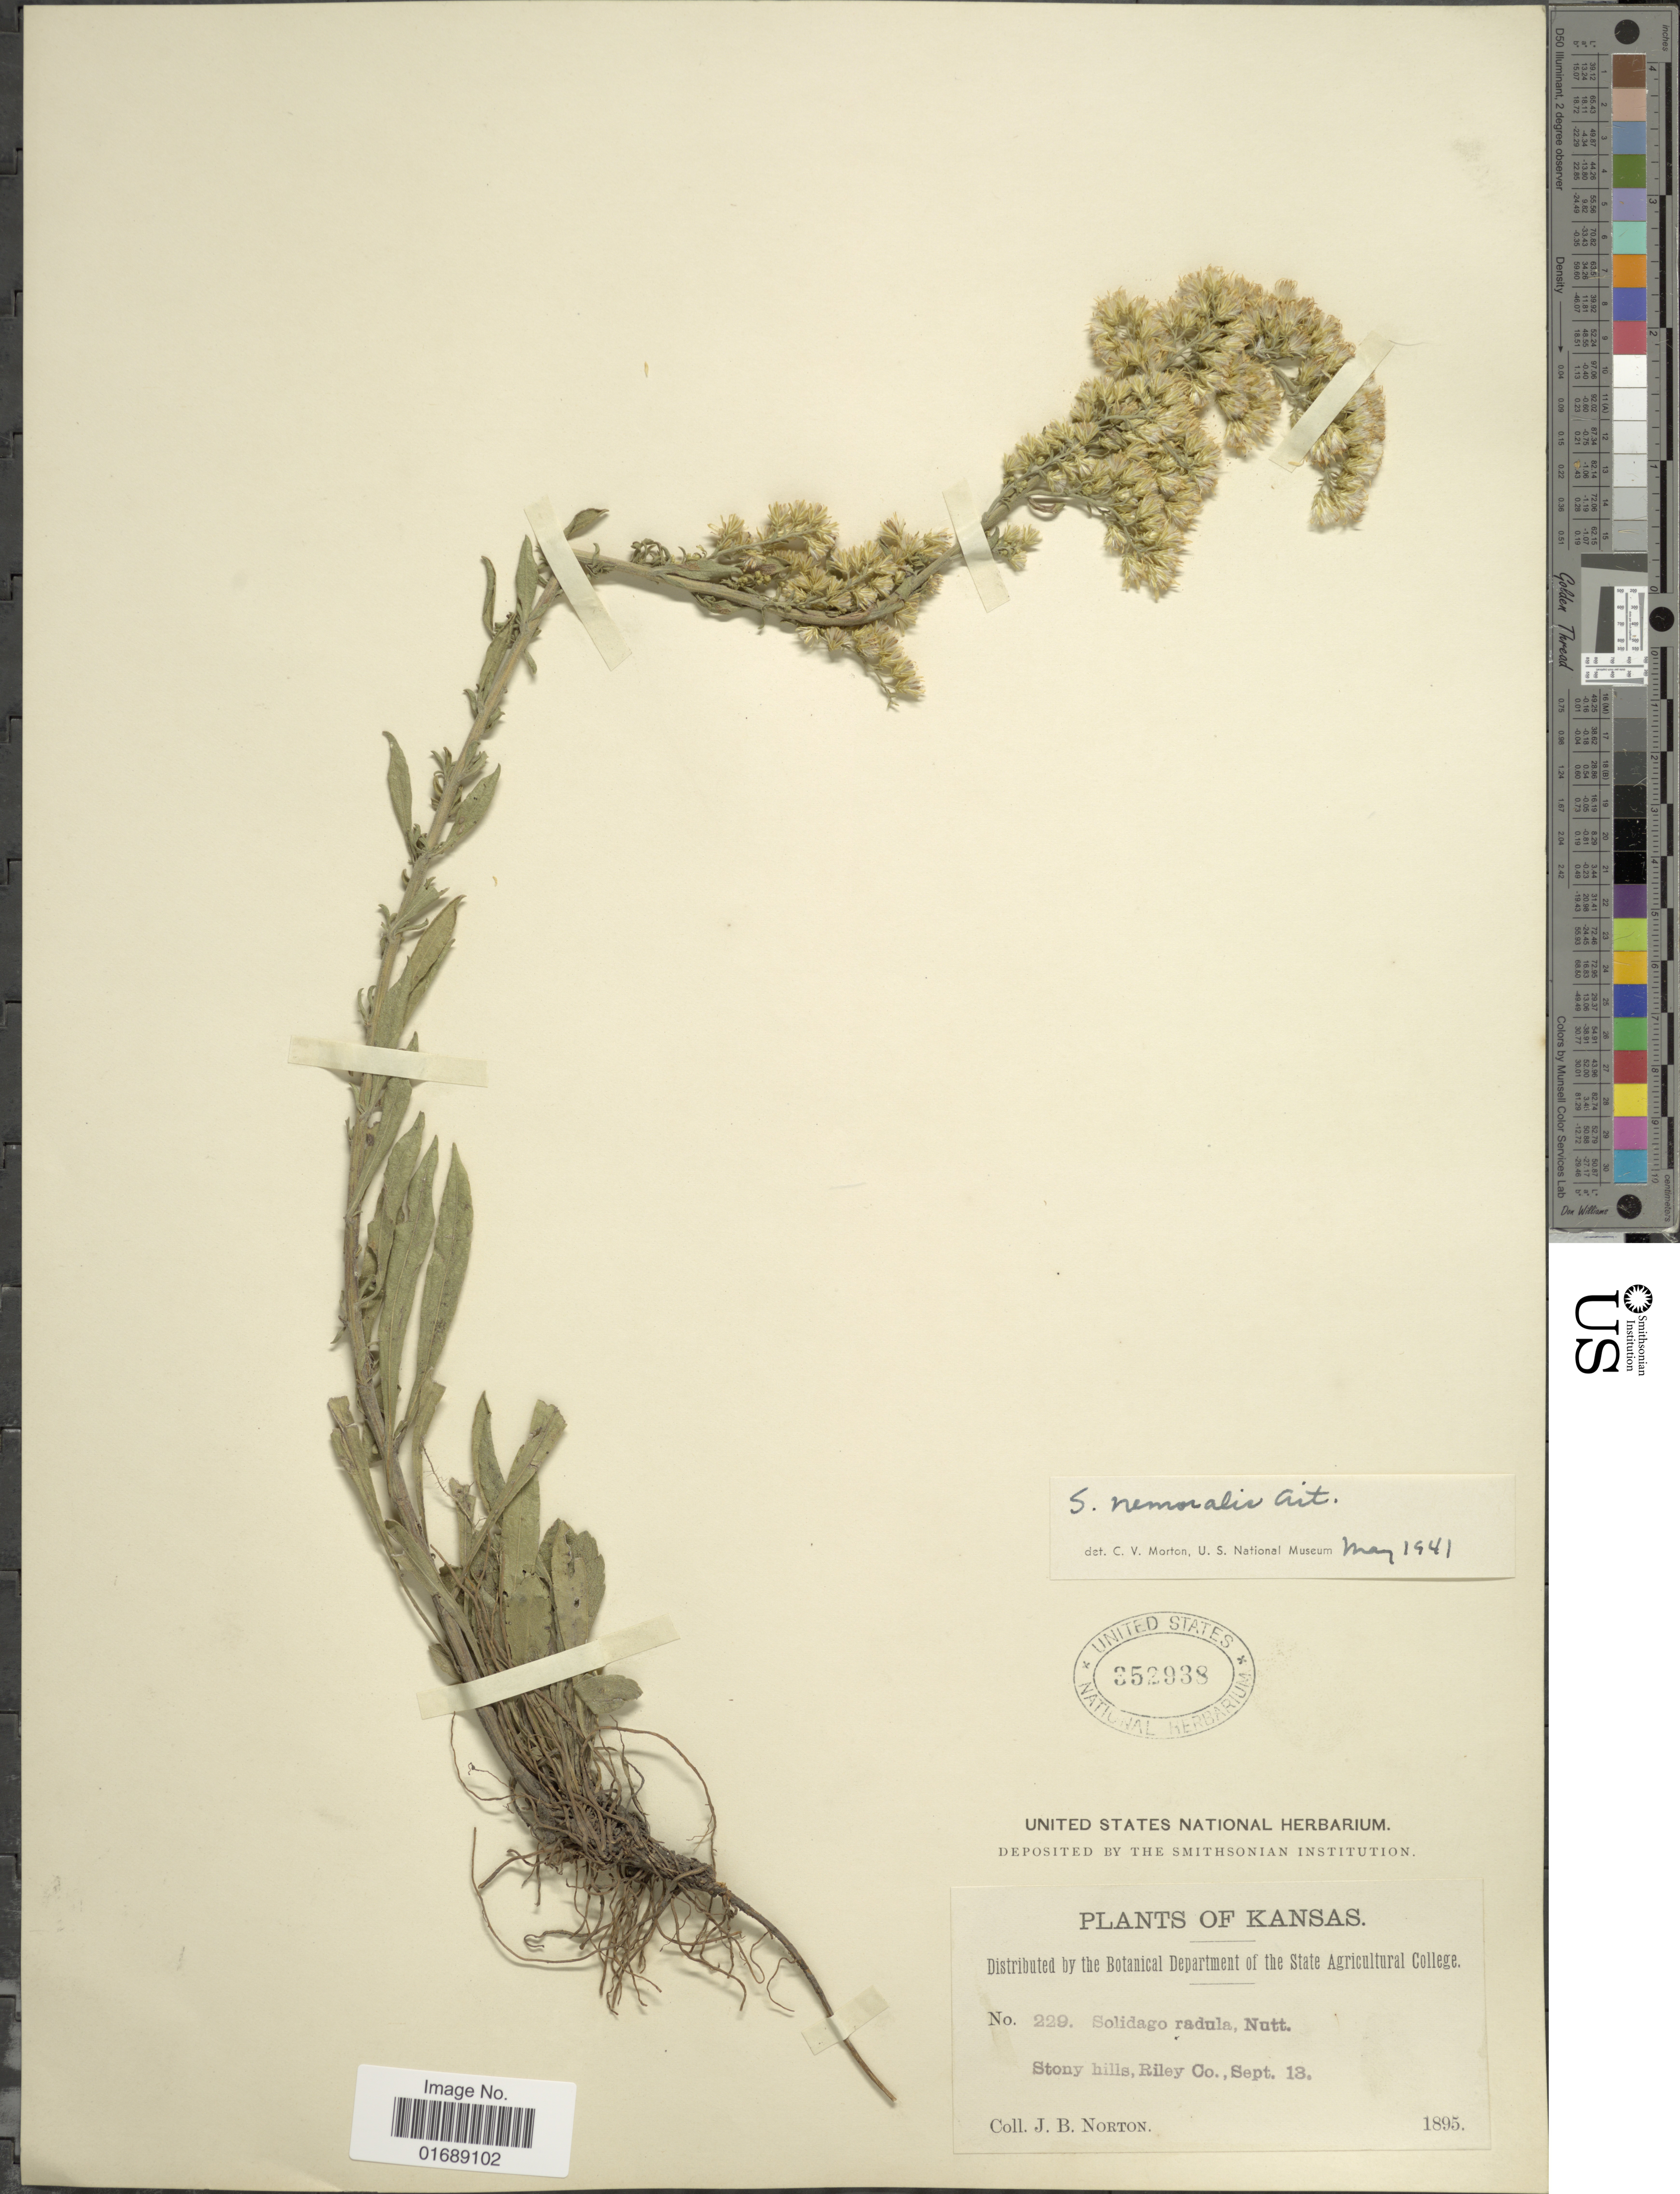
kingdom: Plantae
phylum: Tracheophyta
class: Magnoliopsida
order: Asterales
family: Asteraceae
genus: Solidago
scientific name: Solidago nemoralis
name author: Aiton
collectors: J. B. Norton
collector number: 229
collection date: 1895-09-13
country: United States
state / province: Kansas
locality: Stony Hills, Riley Co.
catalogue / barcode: US 352938